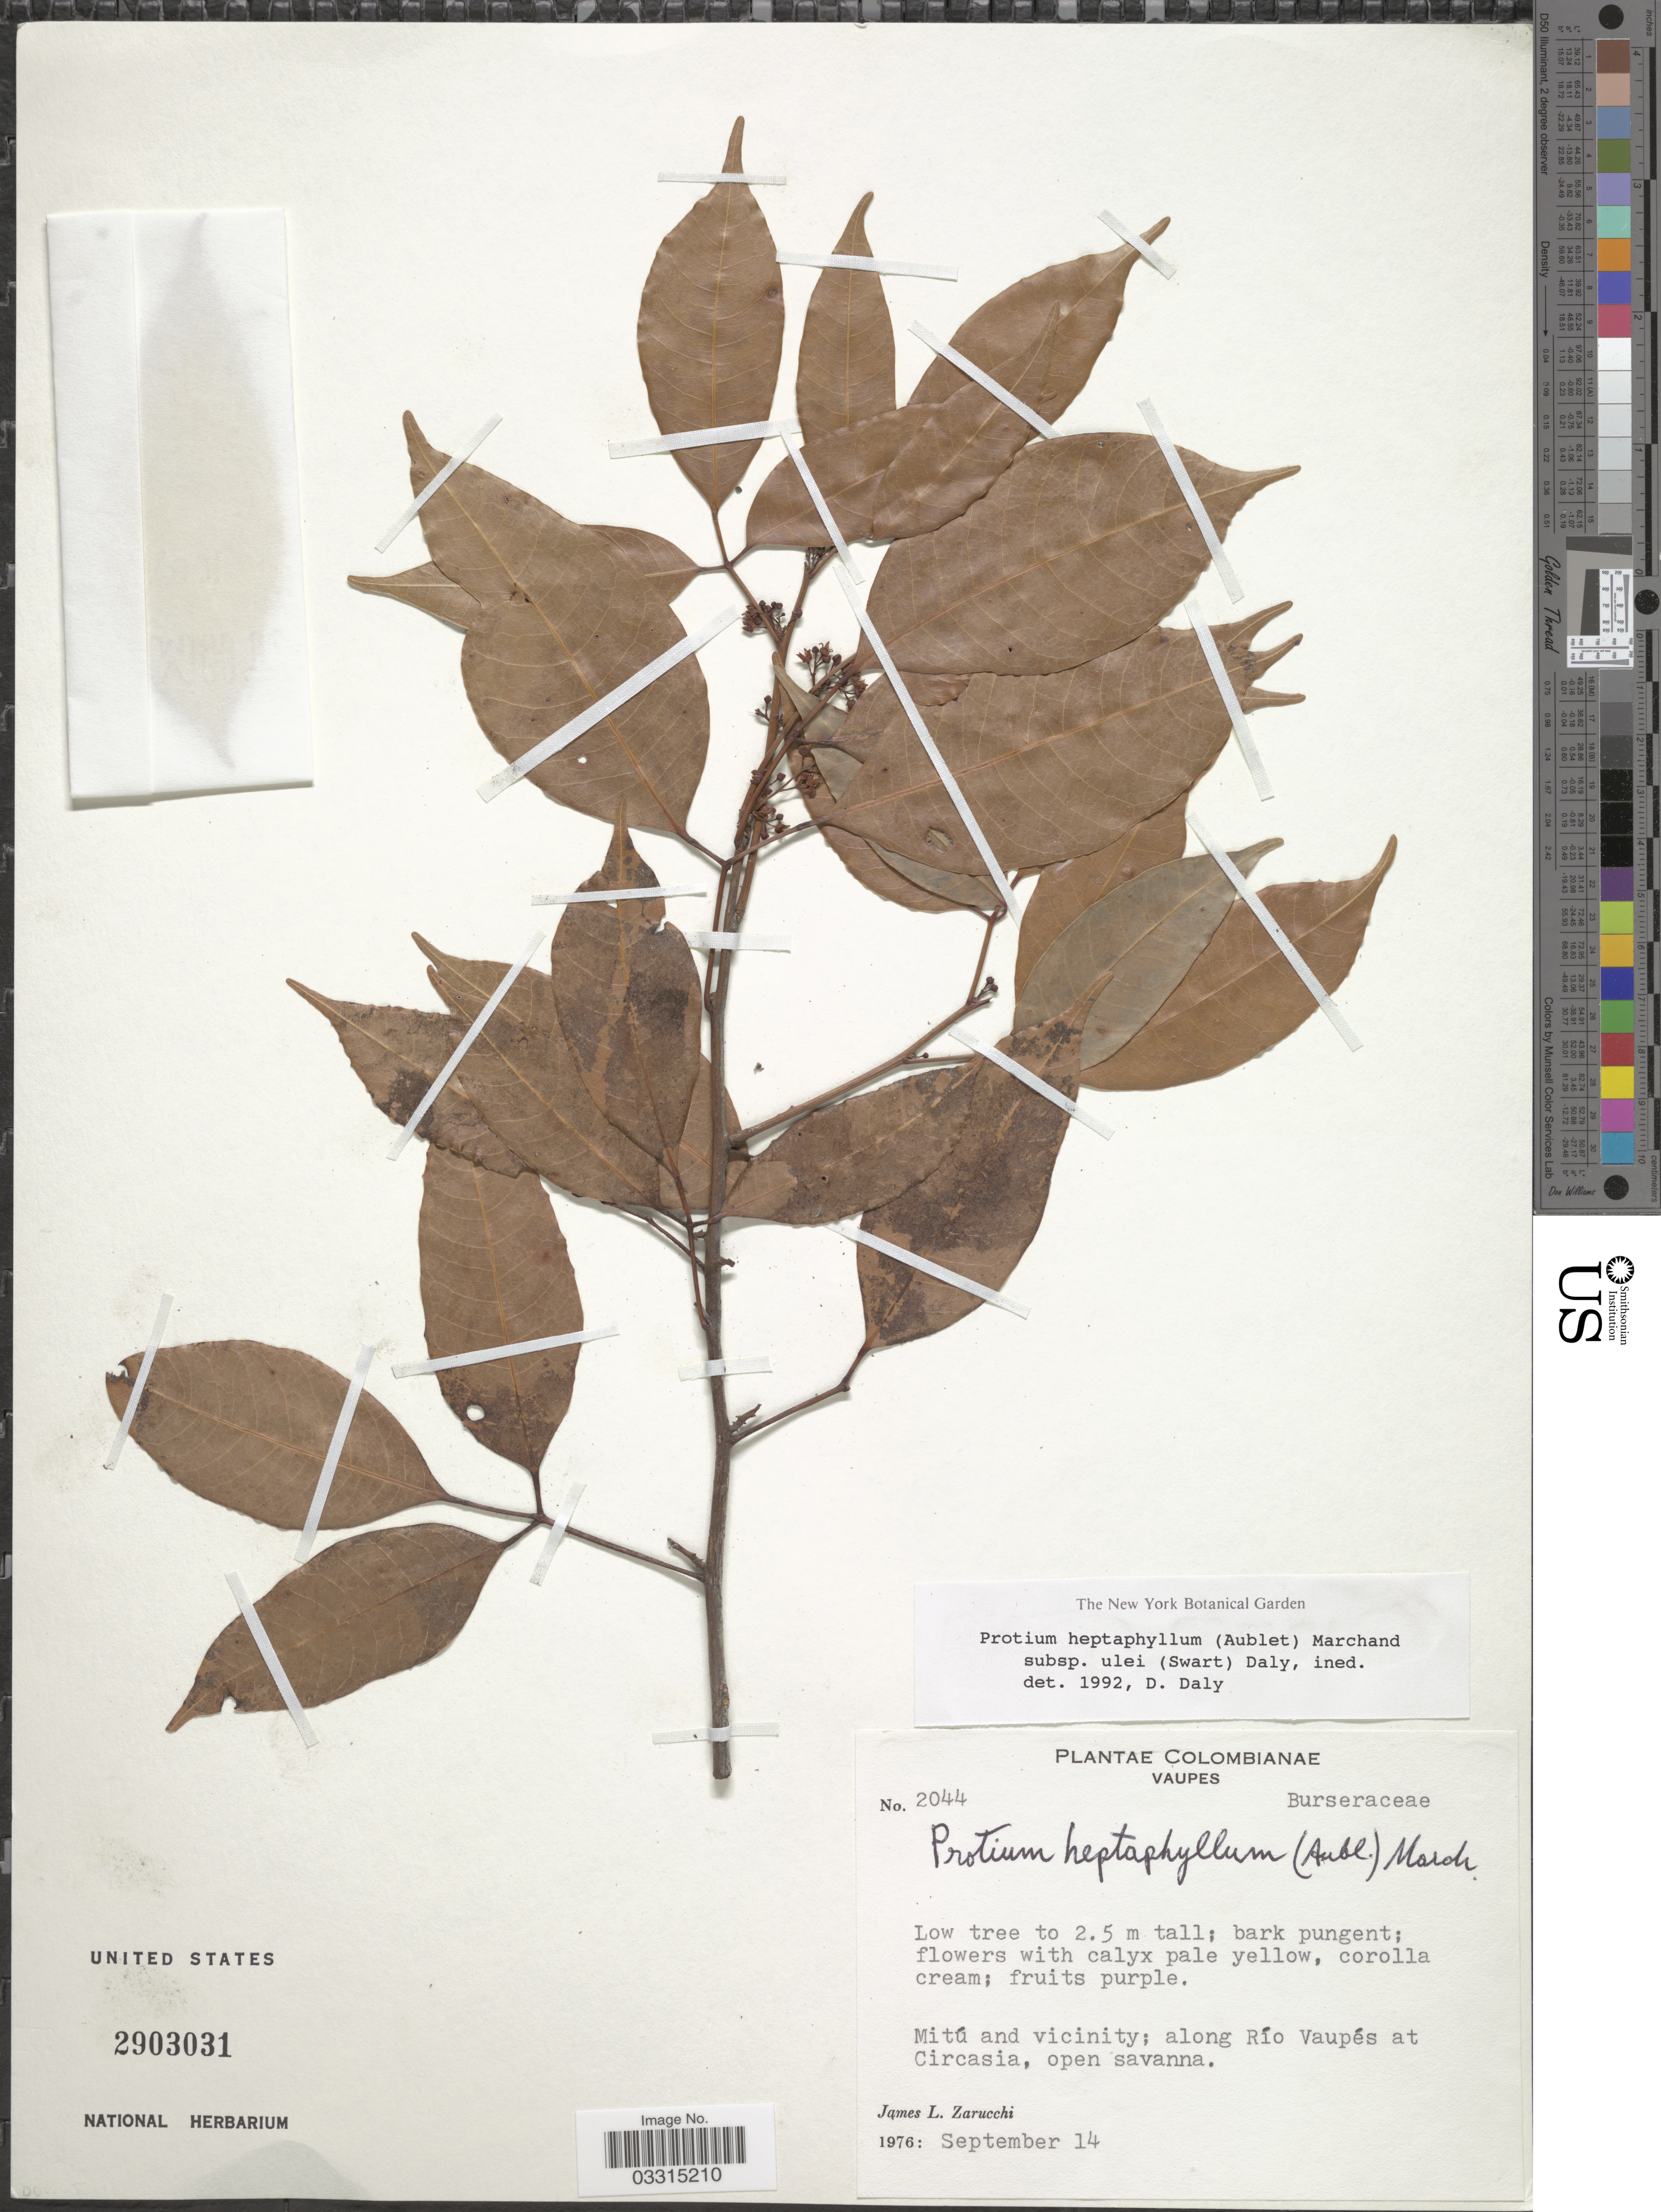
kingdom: Plantae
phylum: Tracheophyta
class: Magnoliopsida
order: Sapindales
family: Burseraceae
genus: Protium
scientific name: Protium heptaphyllum subsp. ulei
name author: (Swart) Daly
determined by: Daly, Douglas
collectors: J. L. Zarucchi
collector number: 2044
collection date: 1976-09-14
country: Colombia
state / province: Vaupés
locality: Mitú and vicinity; along Río Vaupés.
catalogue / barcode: US 2903031